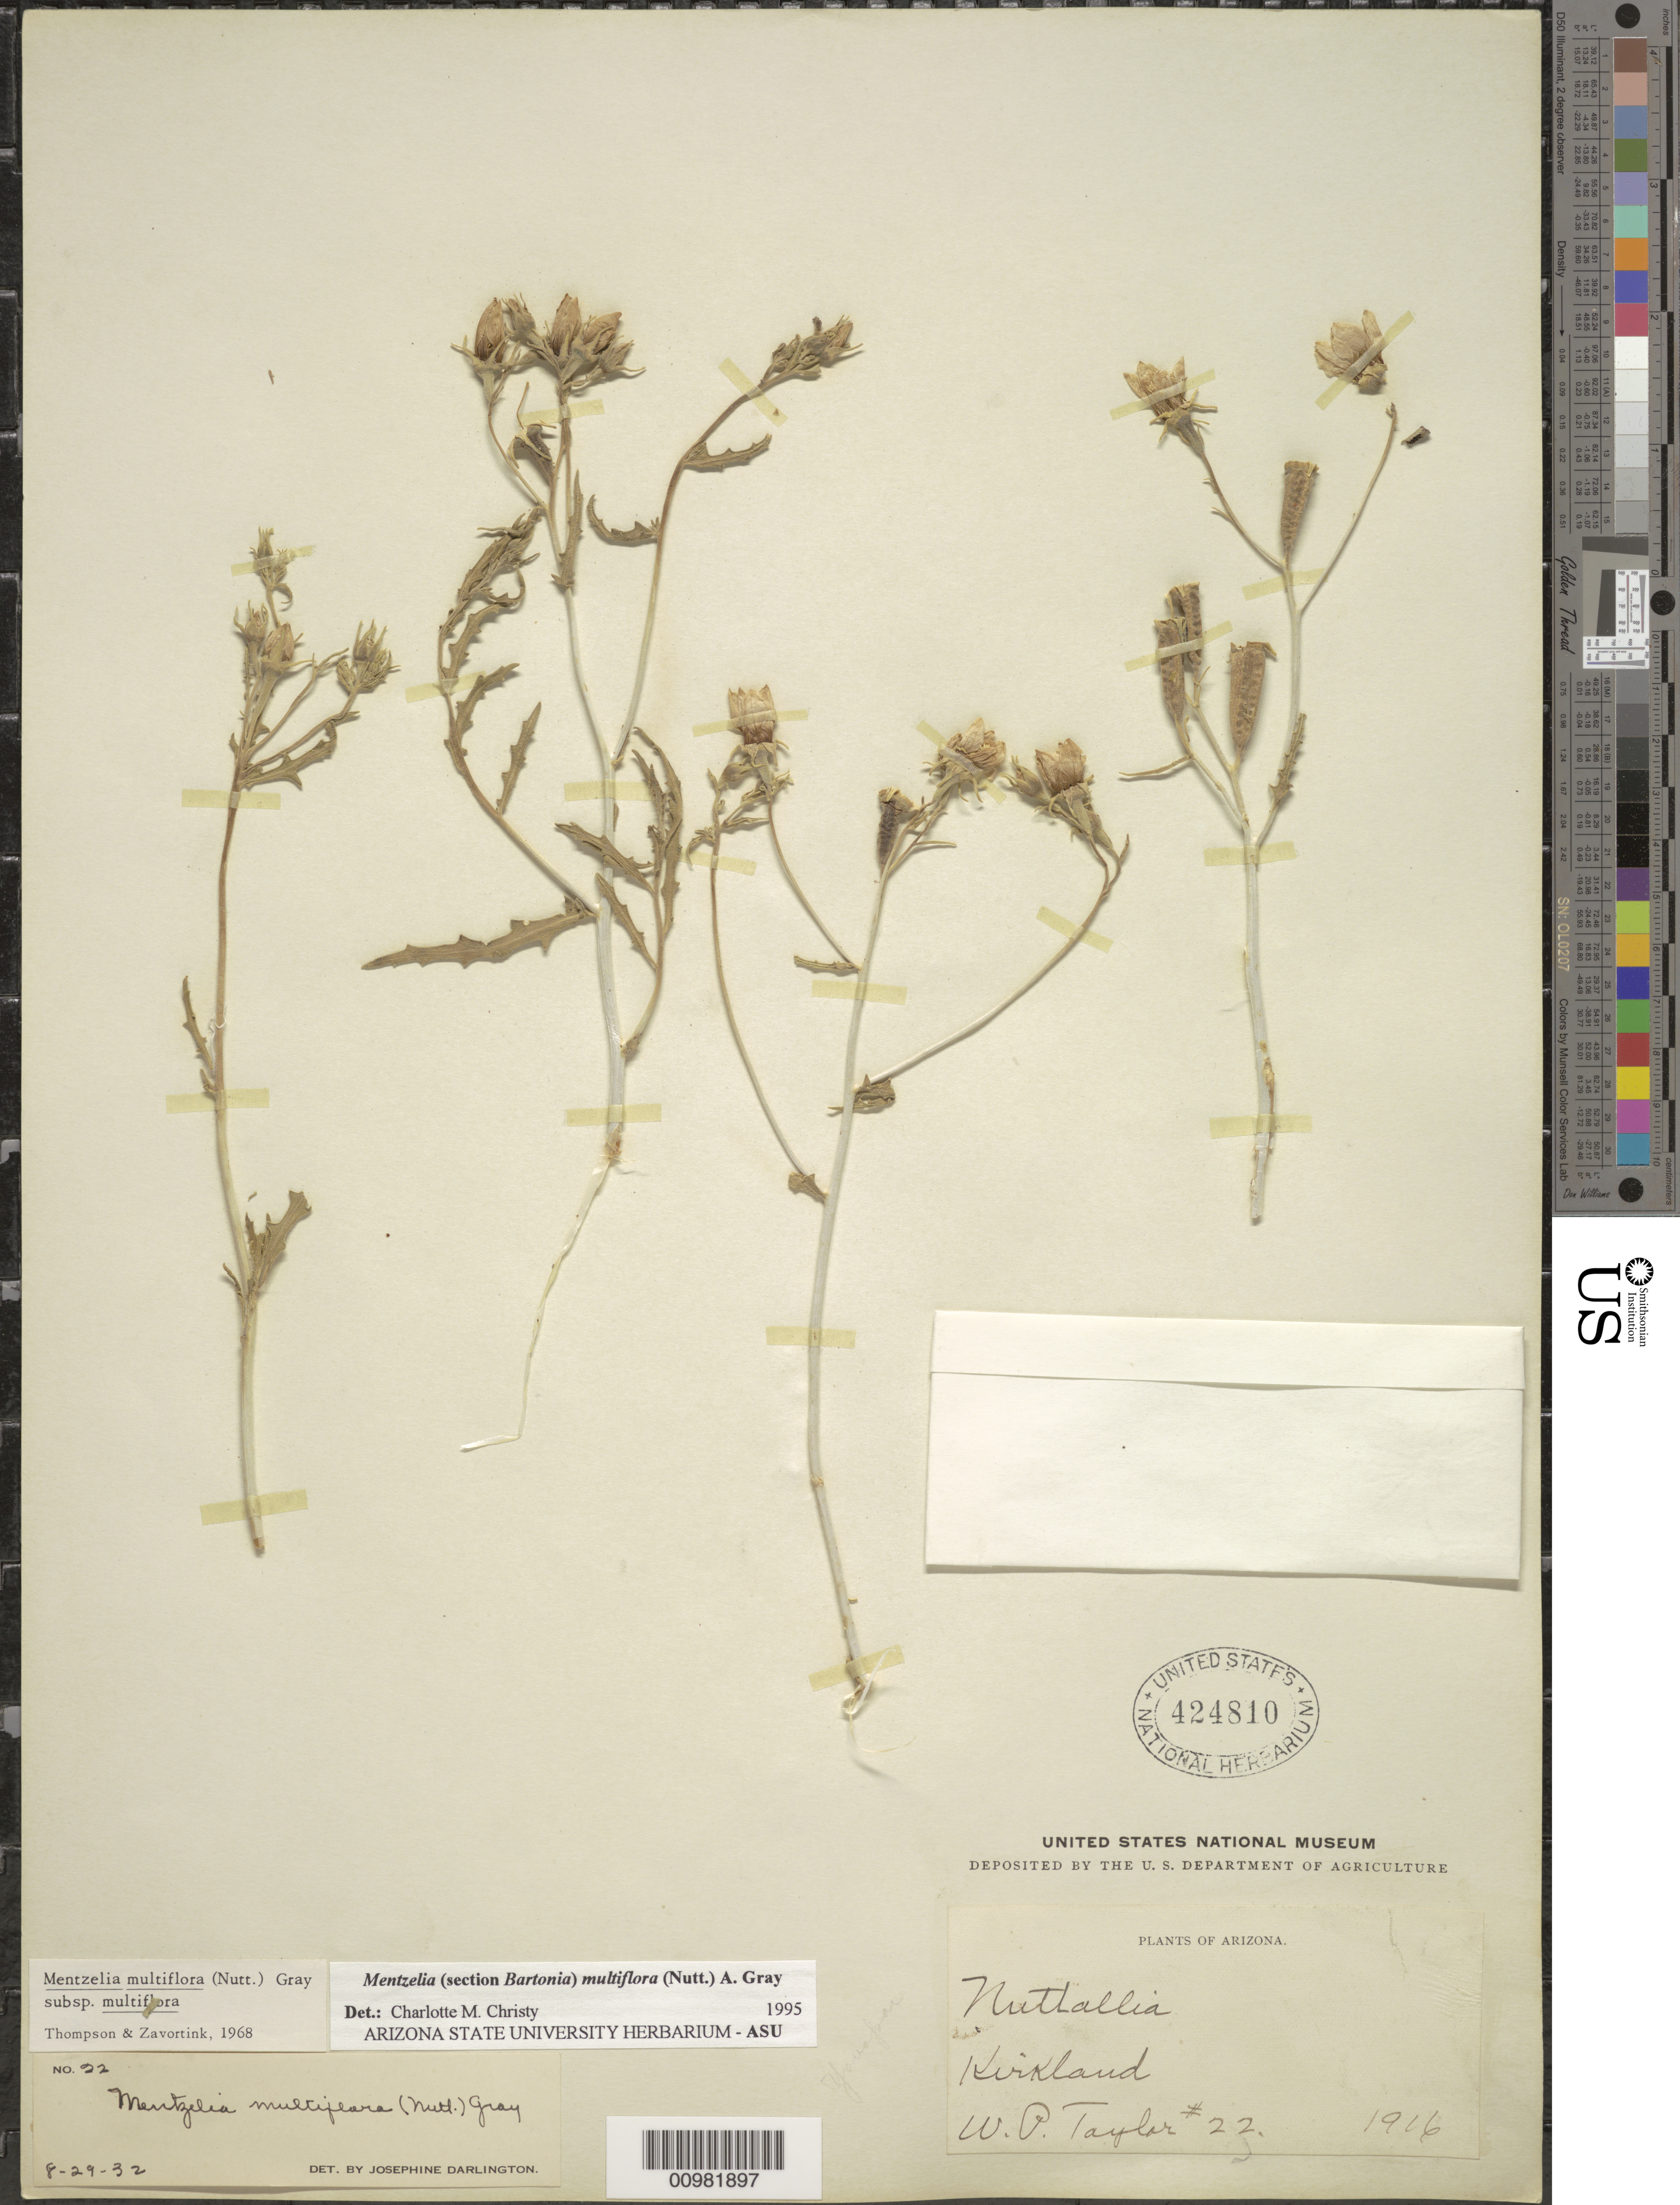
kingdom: Plantae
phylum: Tracheophyta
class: Magnoliopsida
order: Cornales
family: Loasaceae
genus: Mentzelia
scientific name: Mentzelia multiflora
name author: (Nutt.) A. Gray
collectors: W. P. Taylor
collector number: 22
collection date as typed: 1916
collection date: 1916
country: United States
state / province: Arizona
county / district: Yavapai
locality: Kirkland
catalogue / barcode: US 424810